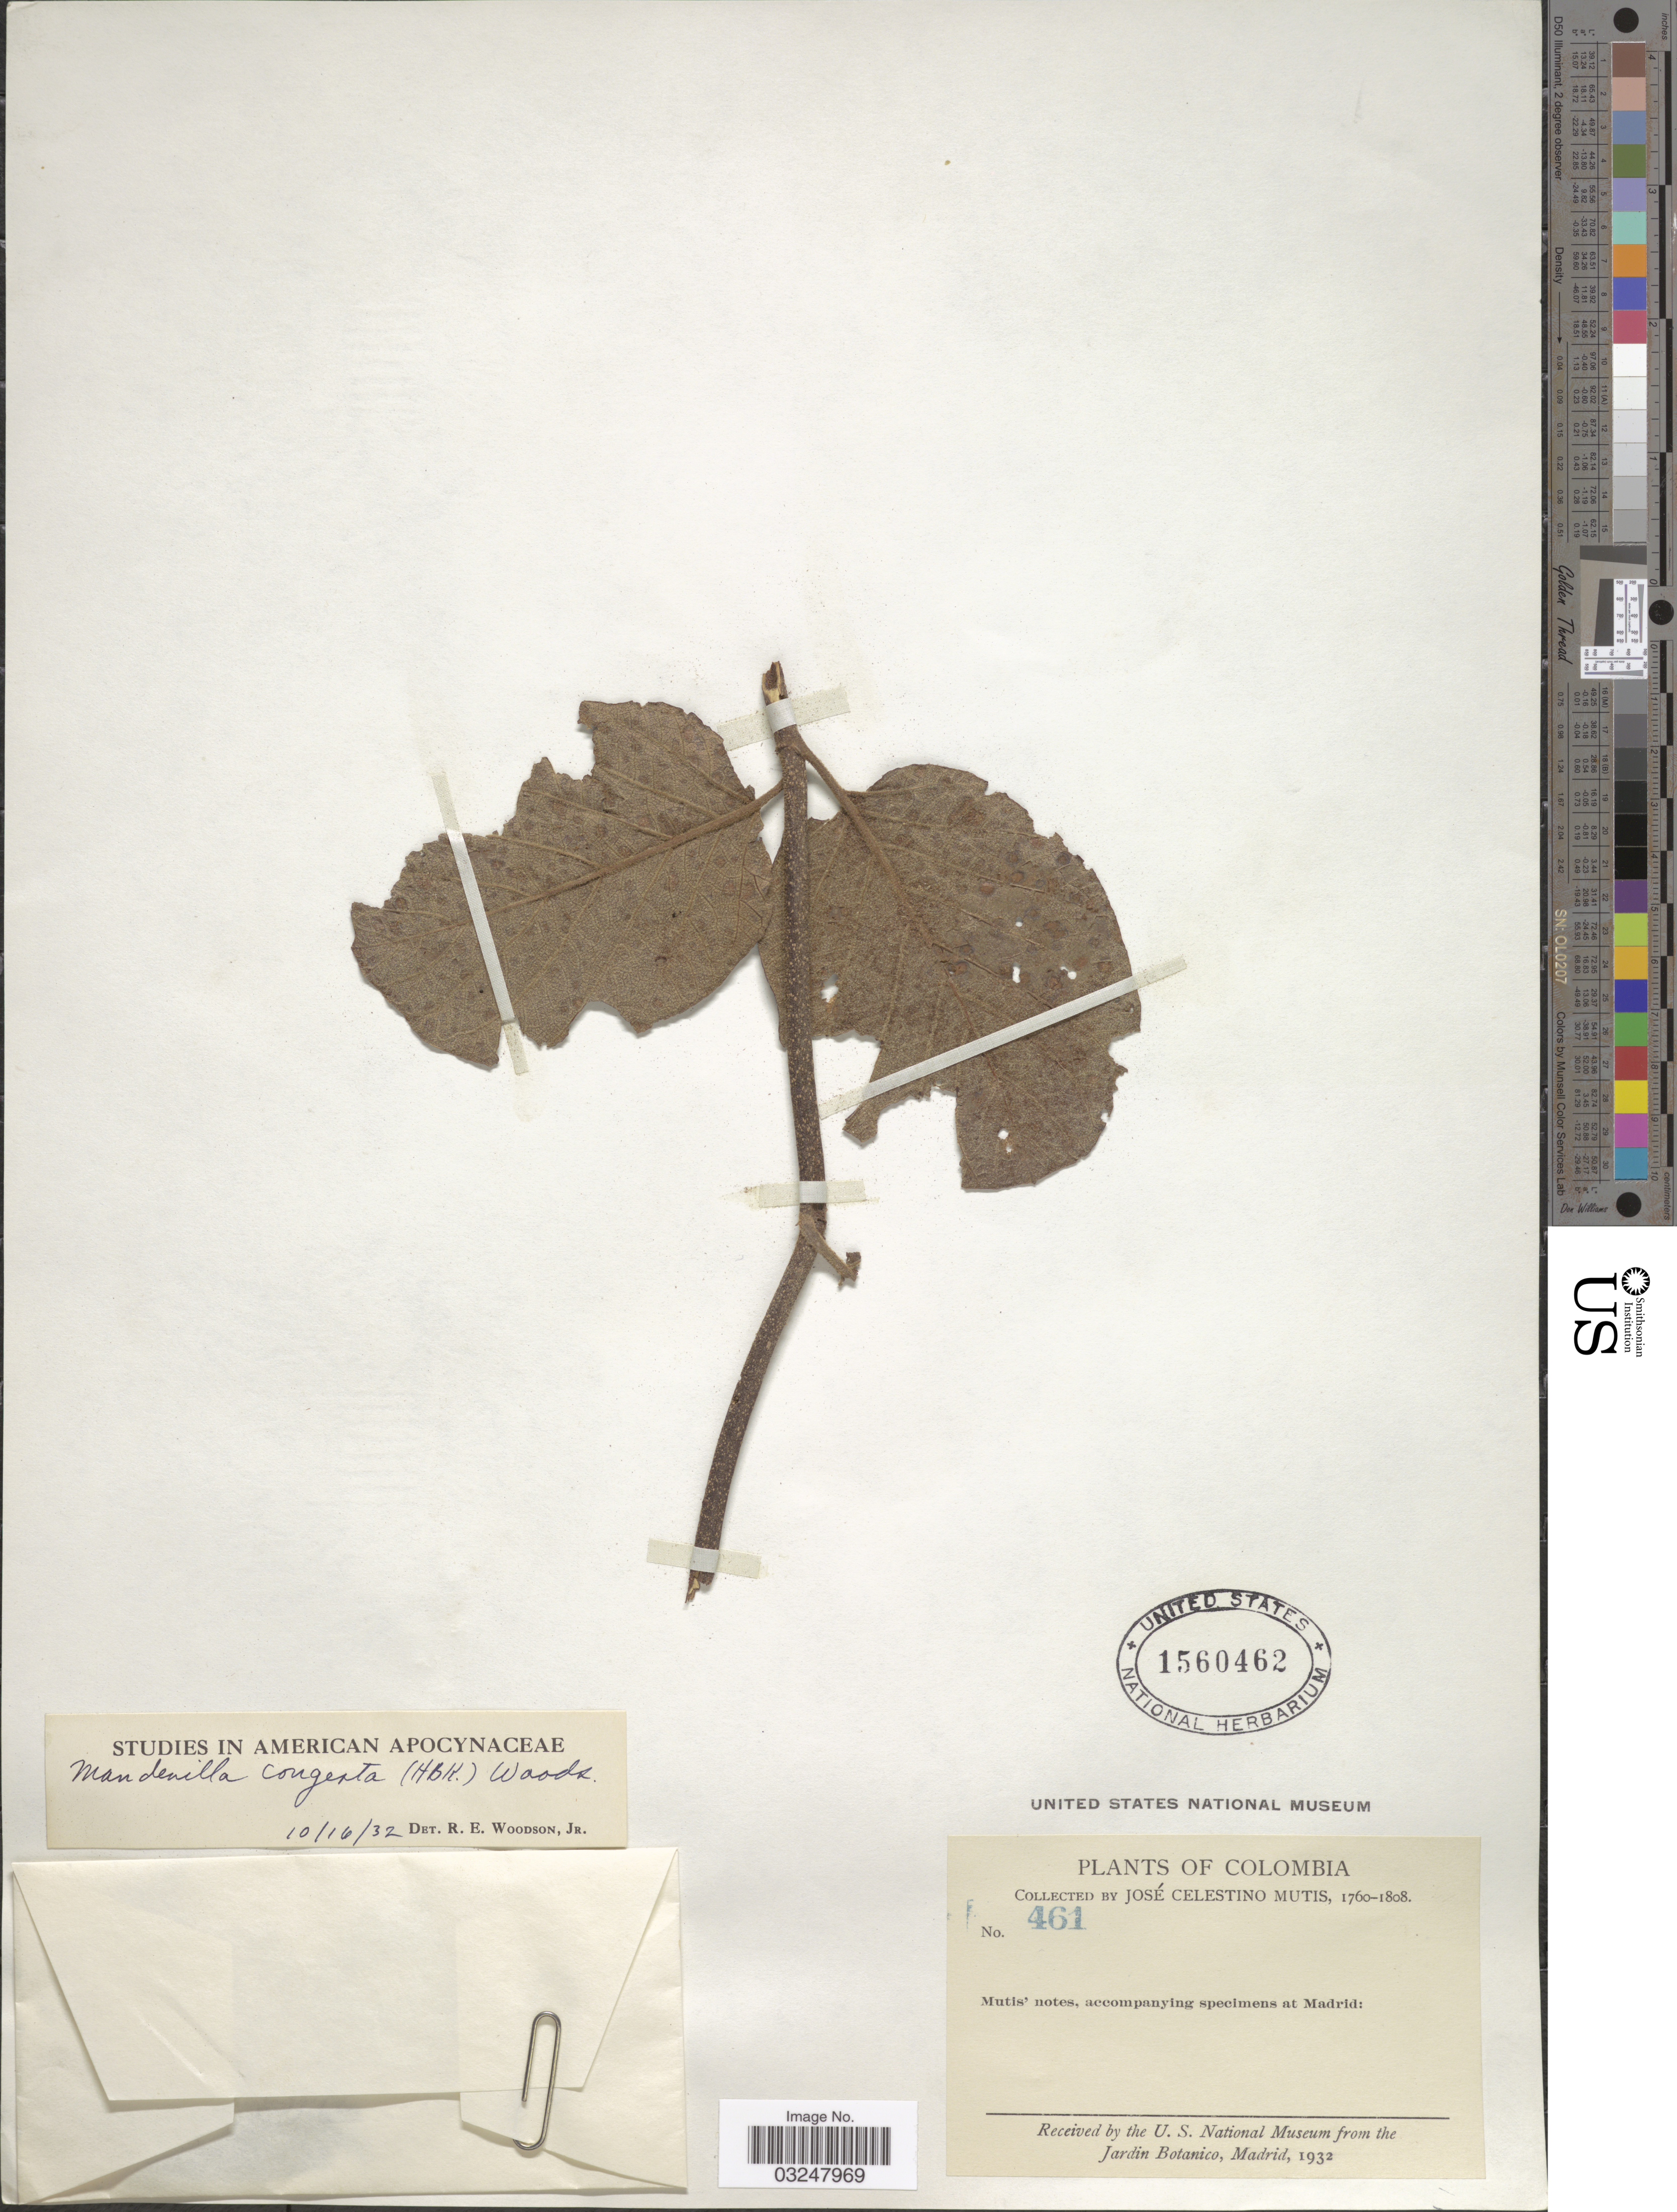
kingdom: Plantae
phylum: Tracheophyta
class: Magnoliopsida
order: Gentianales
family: Apocynaceae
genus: Mandevilla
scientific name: Mandevilla pubescens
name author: (Willd. ex Roem. & Schult.) J.F. Morales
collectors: J. C. B. Mutis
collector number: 461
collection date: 1760/1808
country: Colombia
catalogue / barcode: US 1560462